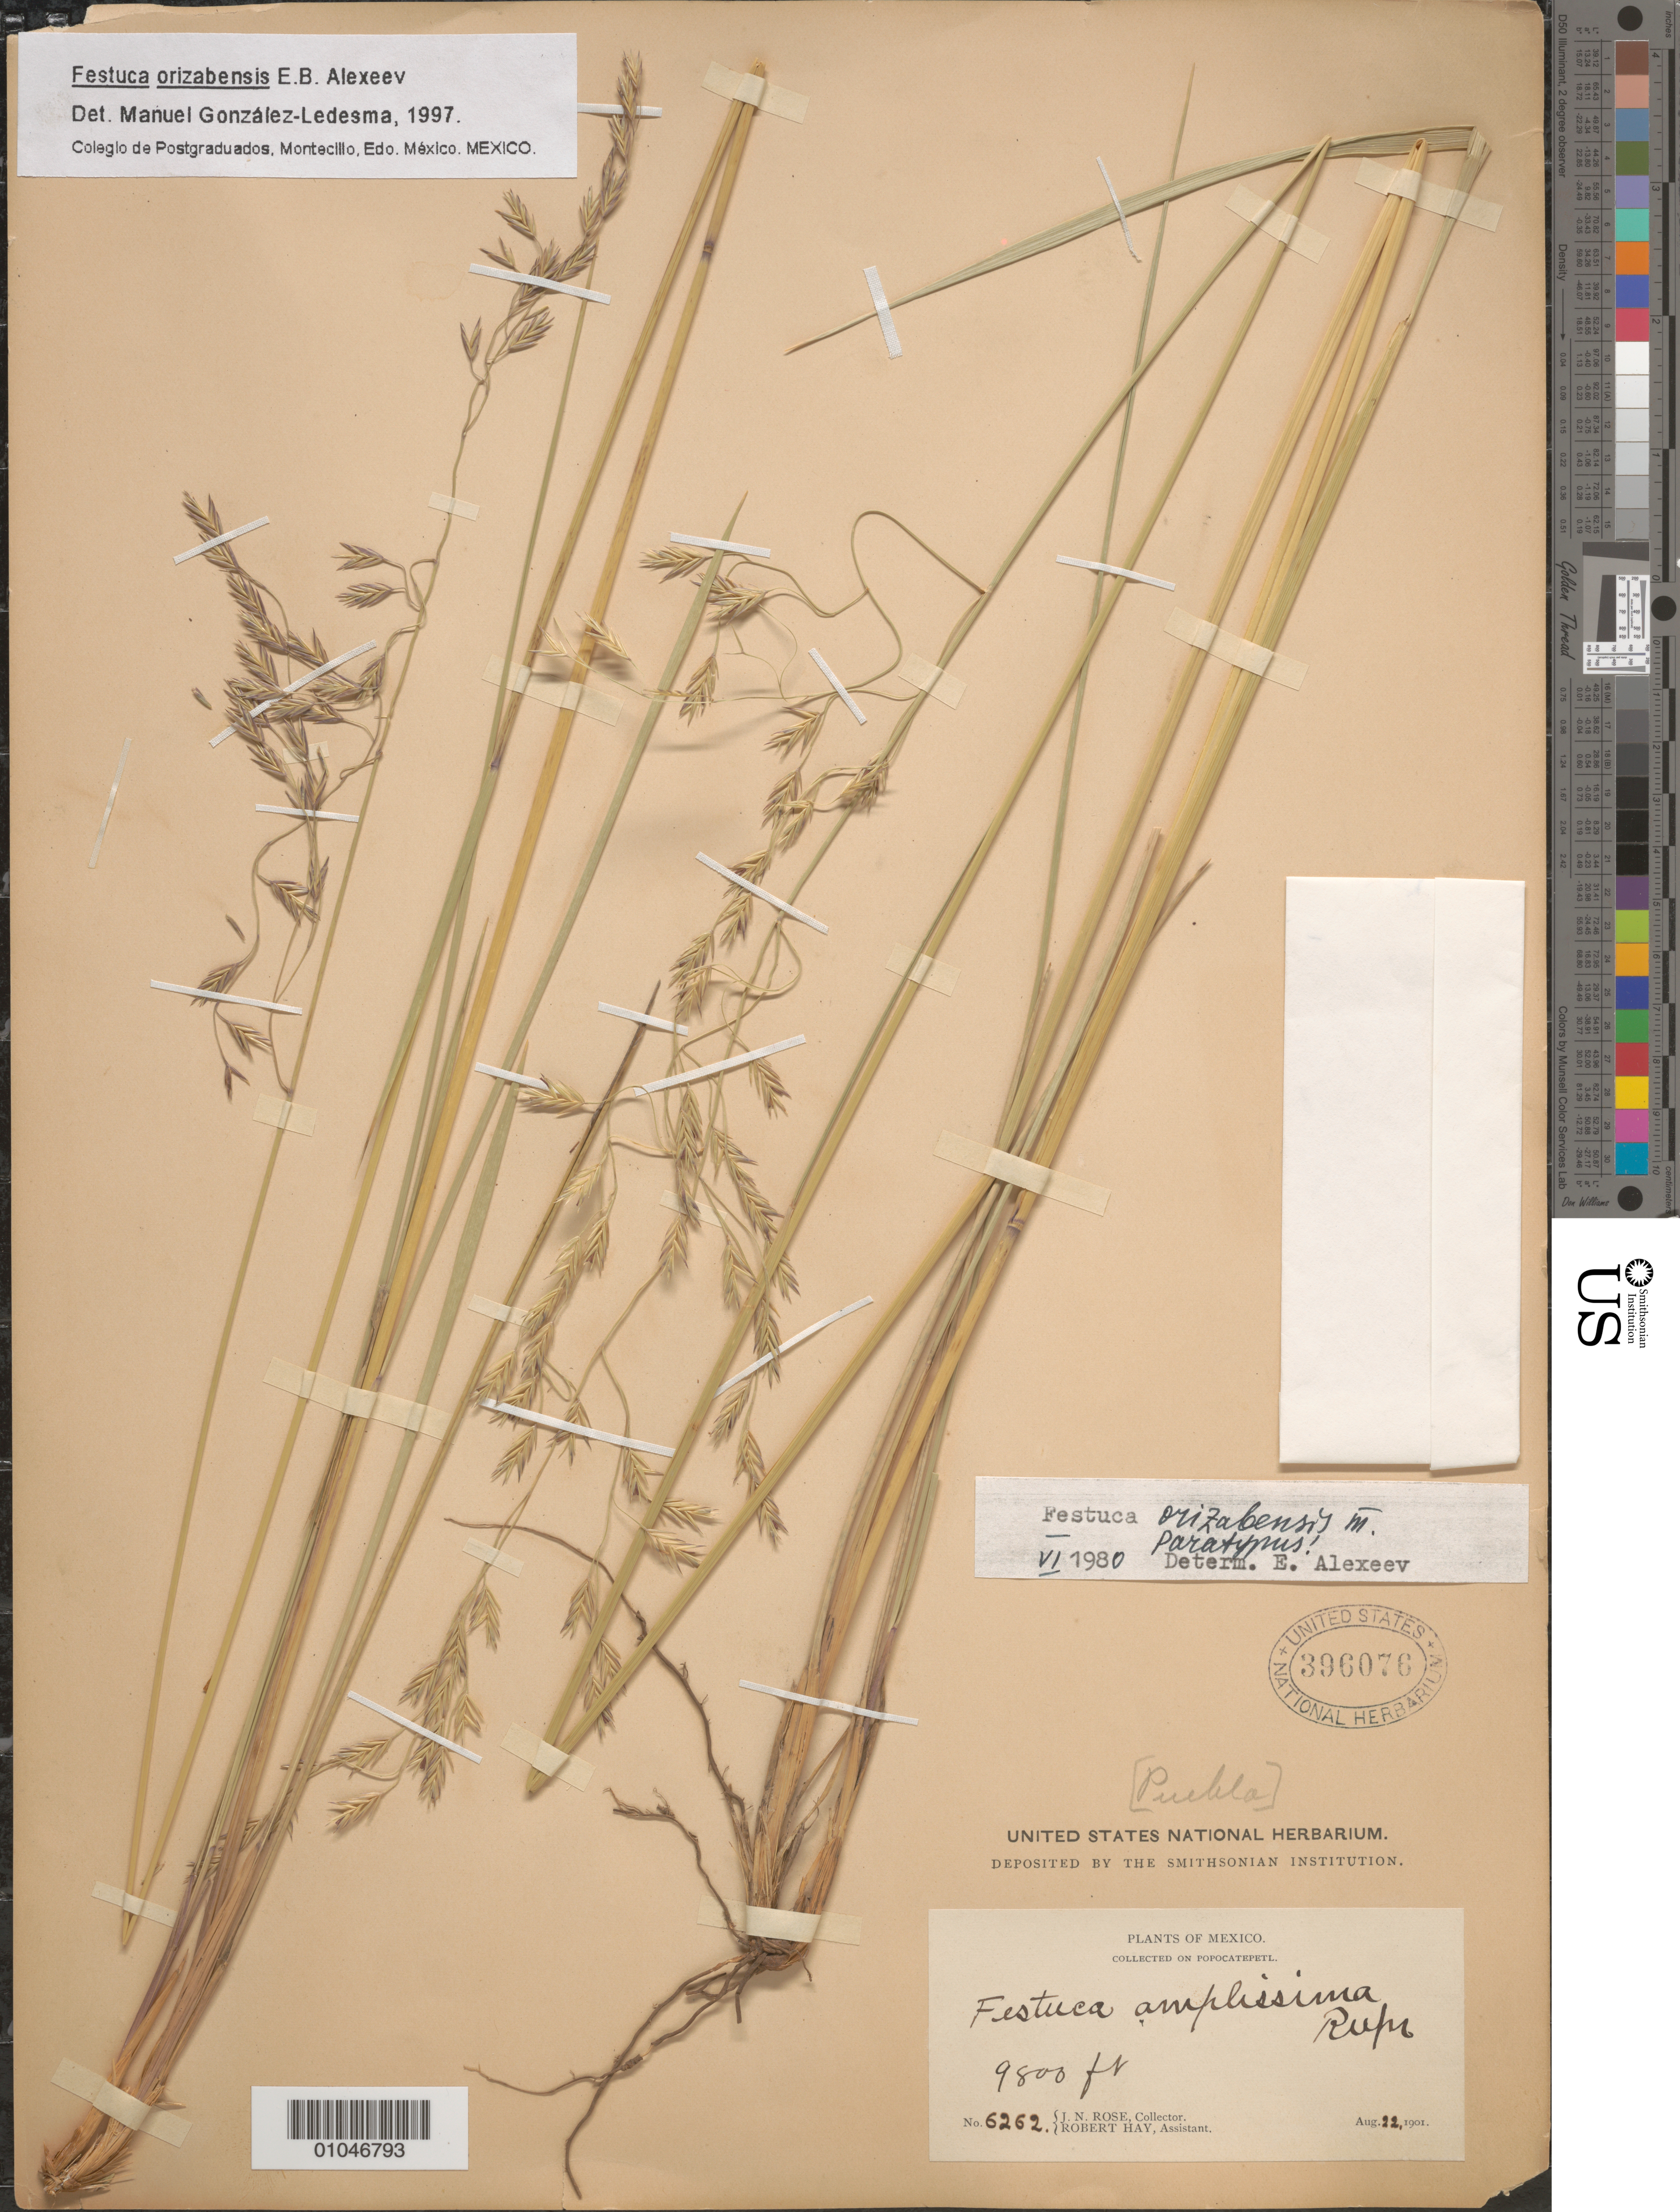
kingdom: Plantae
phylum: Tracheophyta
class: Liliopsida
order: Poales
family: Poaceae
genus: Festuca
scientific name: Festuca orizabensis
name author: E.B. Alexeev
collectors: J. N. Rose & R. H. Hay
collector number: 6262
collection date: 1901-08-22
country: Mexico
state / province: Puebla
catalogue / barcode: US 396076